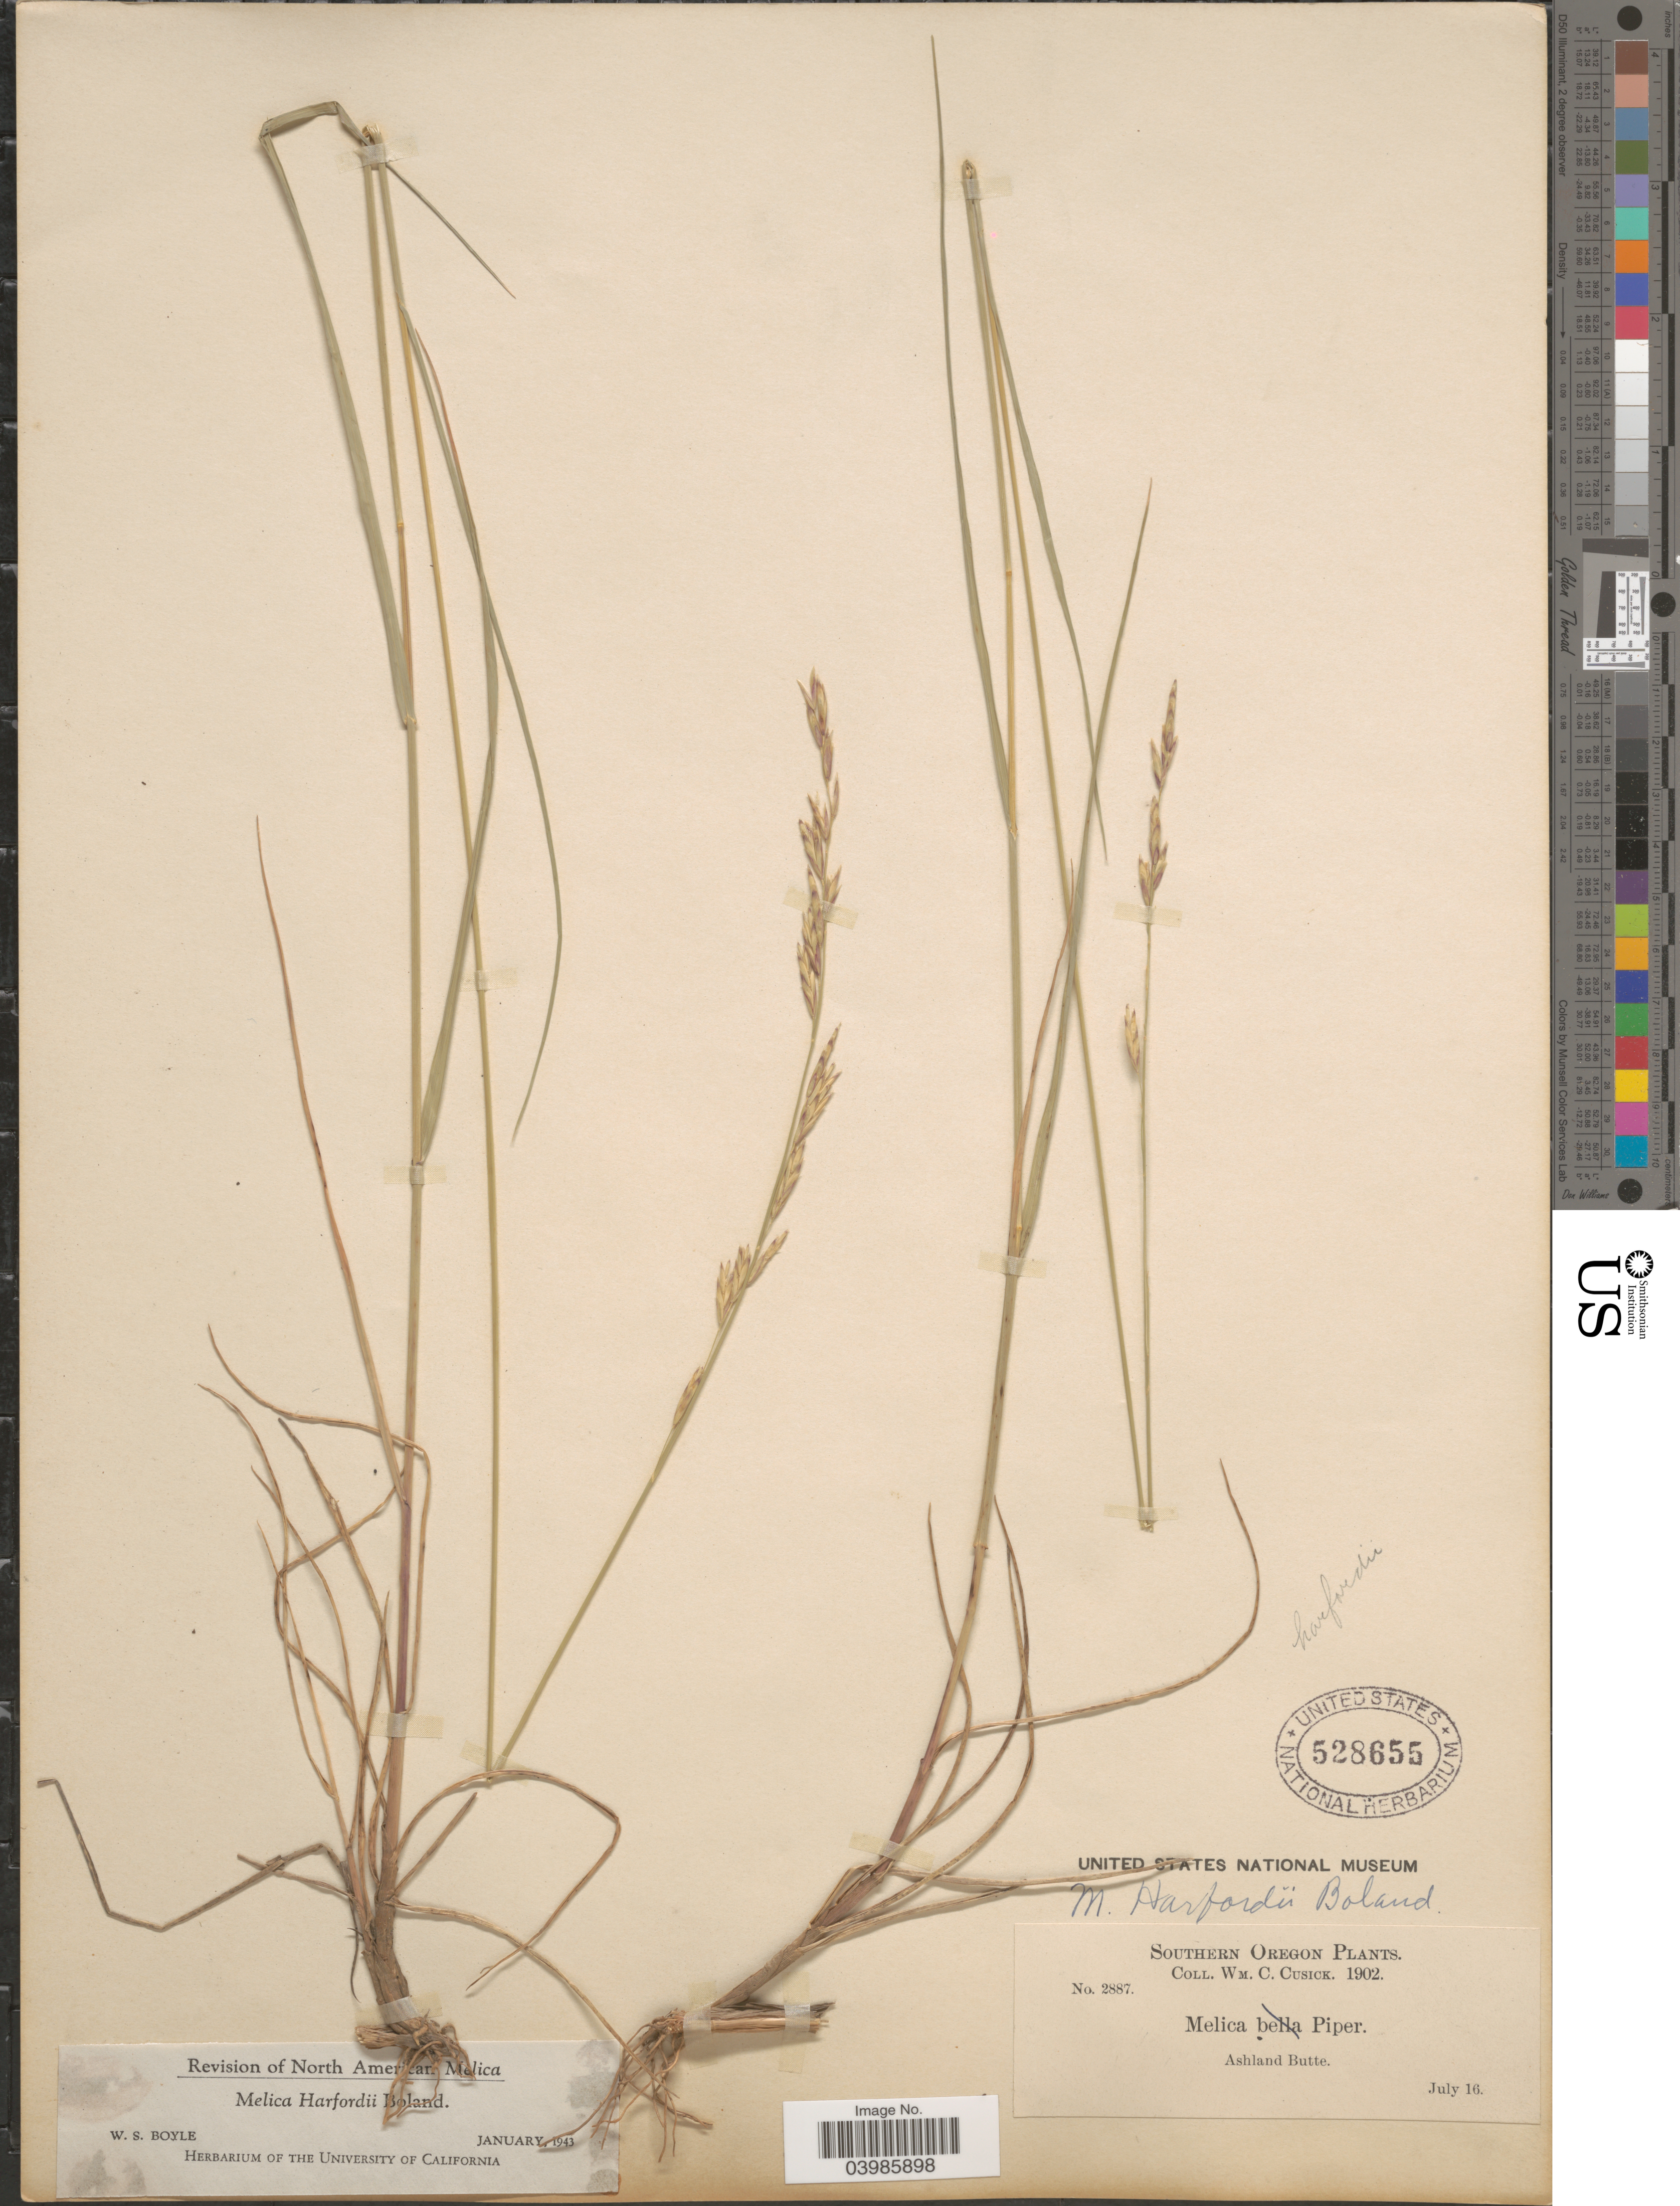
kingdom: Plantae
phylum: Tracheophyta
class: Liliopsida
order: Poales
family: Poaceae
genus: Melica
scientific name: Melica harfordii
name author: Bol.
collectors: W. C. Cusick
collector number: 2887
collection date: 1902-07-16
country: United States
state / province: Oregon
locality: Southern Oregon. Ashland Butte.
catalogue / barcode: US 528655